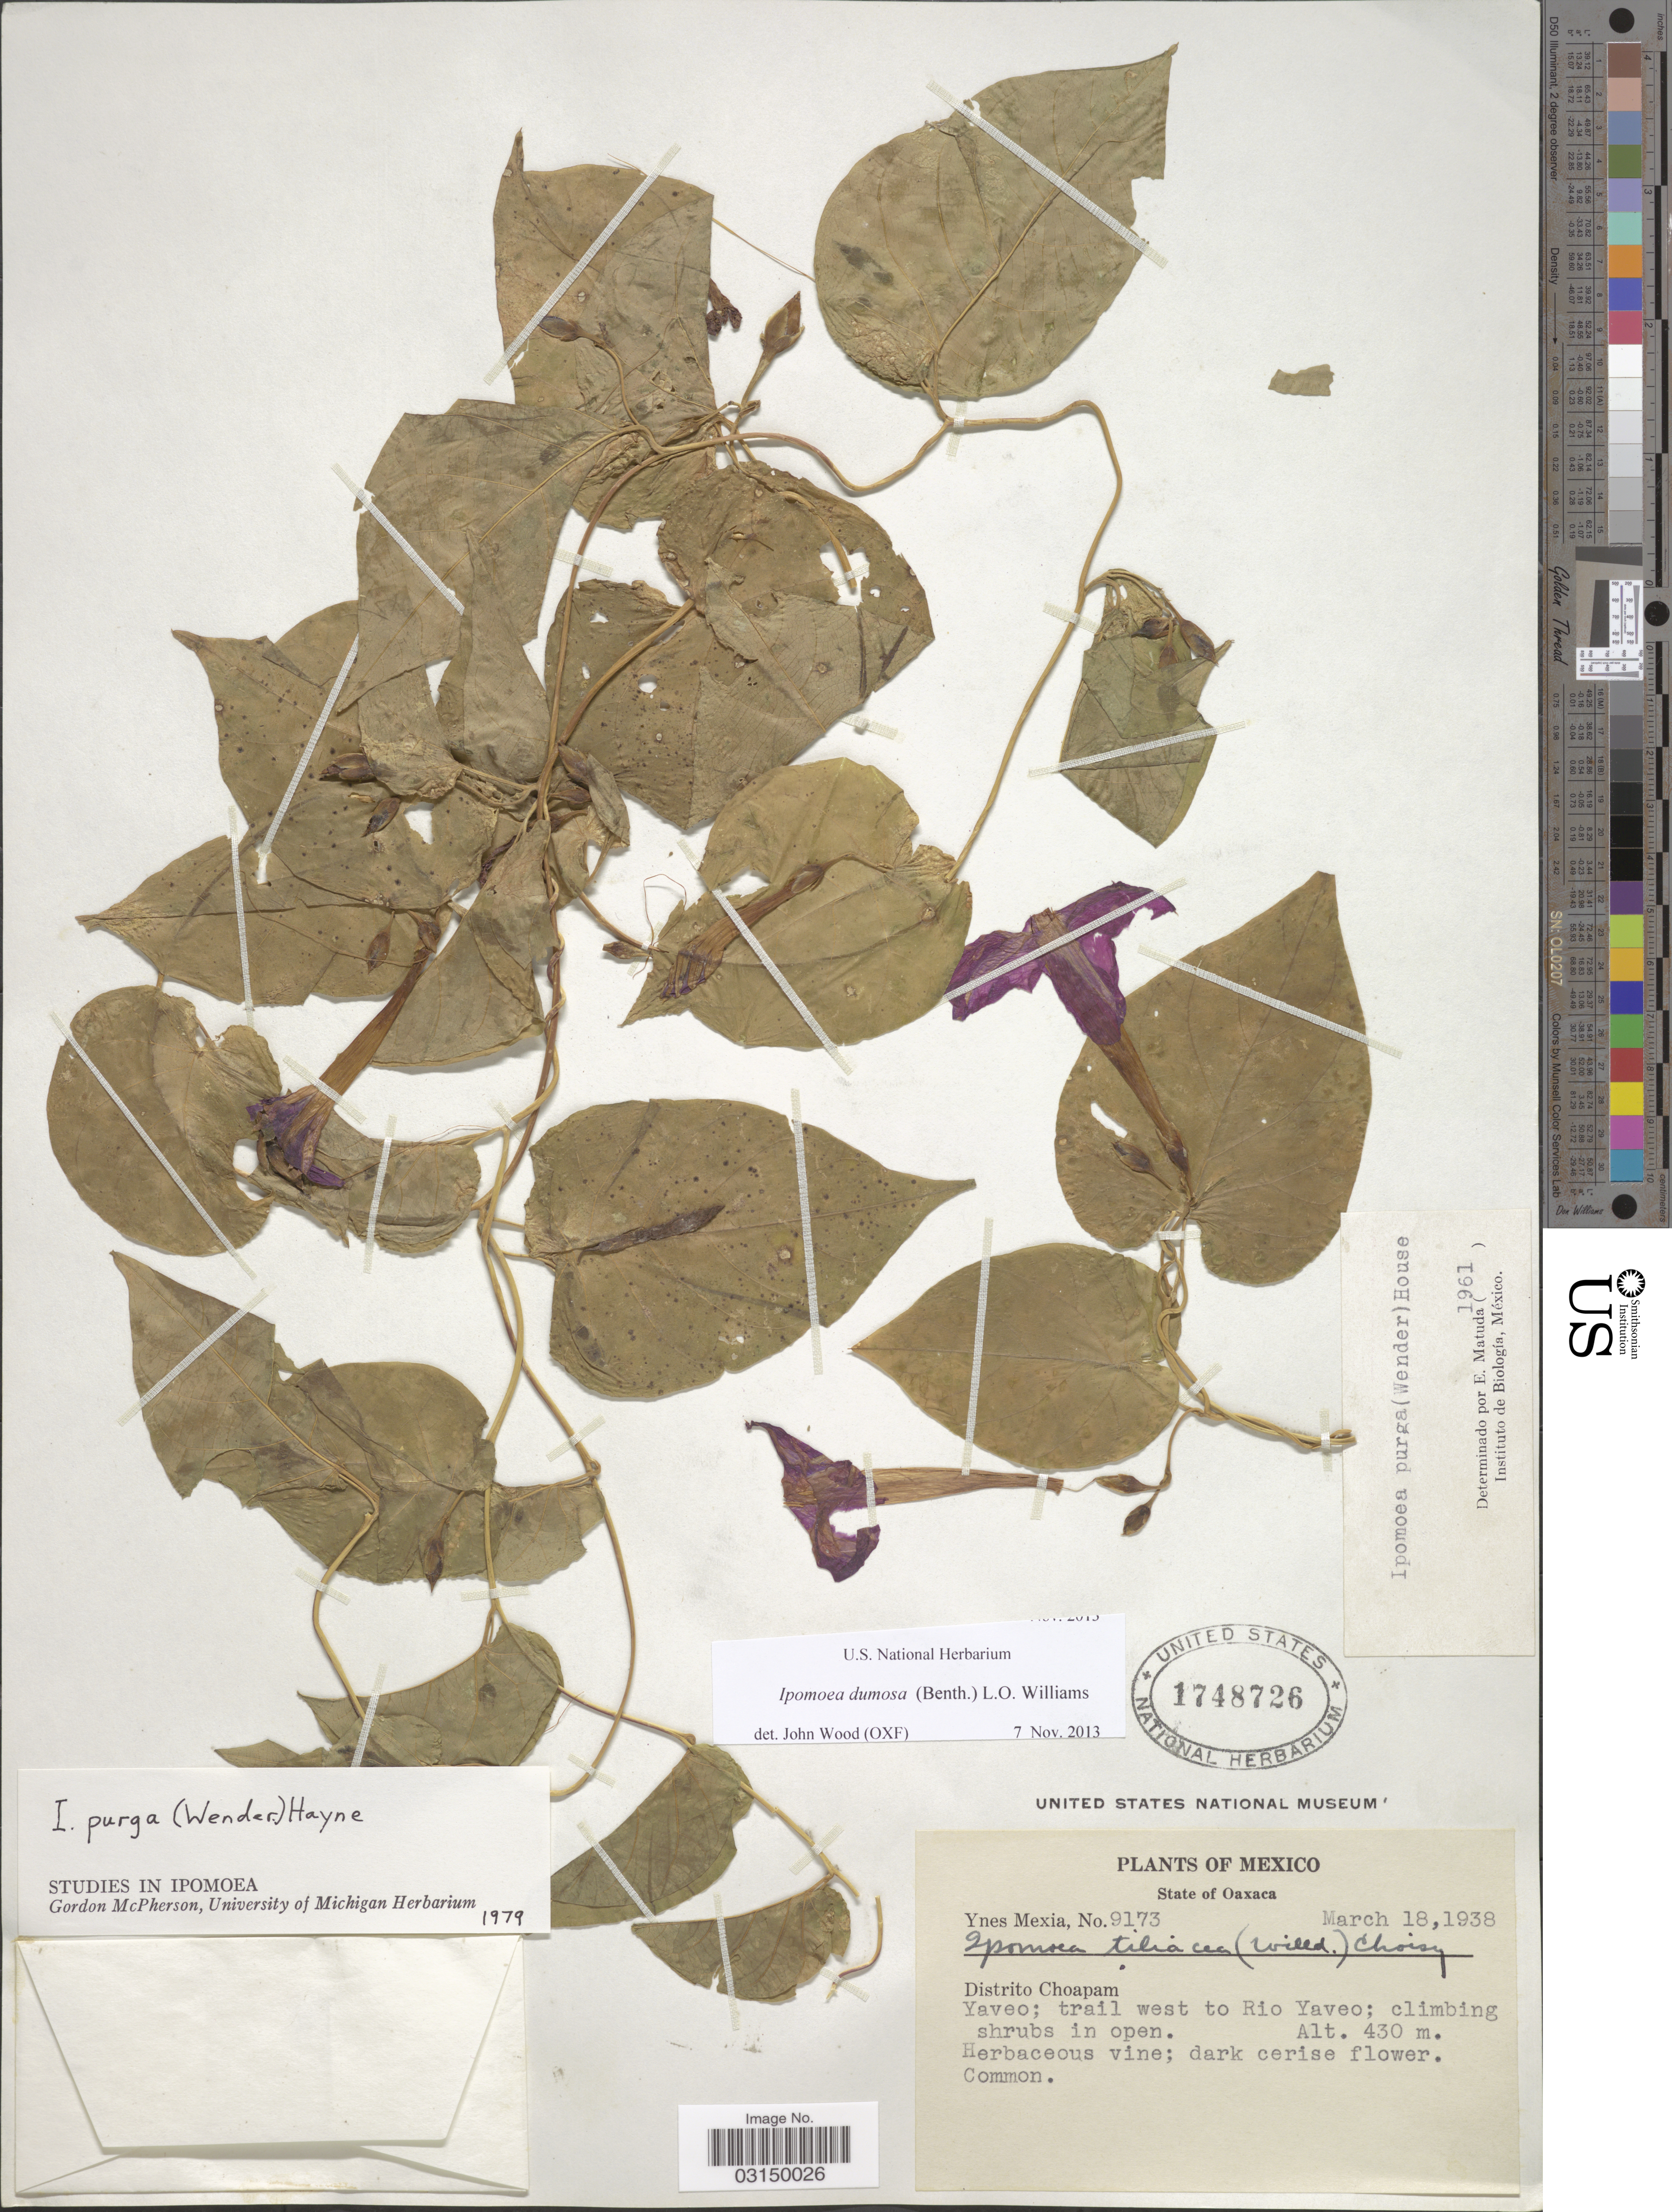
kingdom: Plantae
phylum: Tracheophyta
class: Magnoliopsida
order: Solanales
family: Convolvulaceae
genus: Ipomoea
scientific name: Ipomoea dumosa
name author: (Benth.) L.O. Williams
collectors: Y. Mexia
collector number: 9173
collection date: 1938-03-18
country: Mexico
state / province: Oaxaca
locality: Distrito Choapam, Yaveo; trail west to Rio Yaveo.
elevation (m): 430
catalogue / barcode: US 1748726